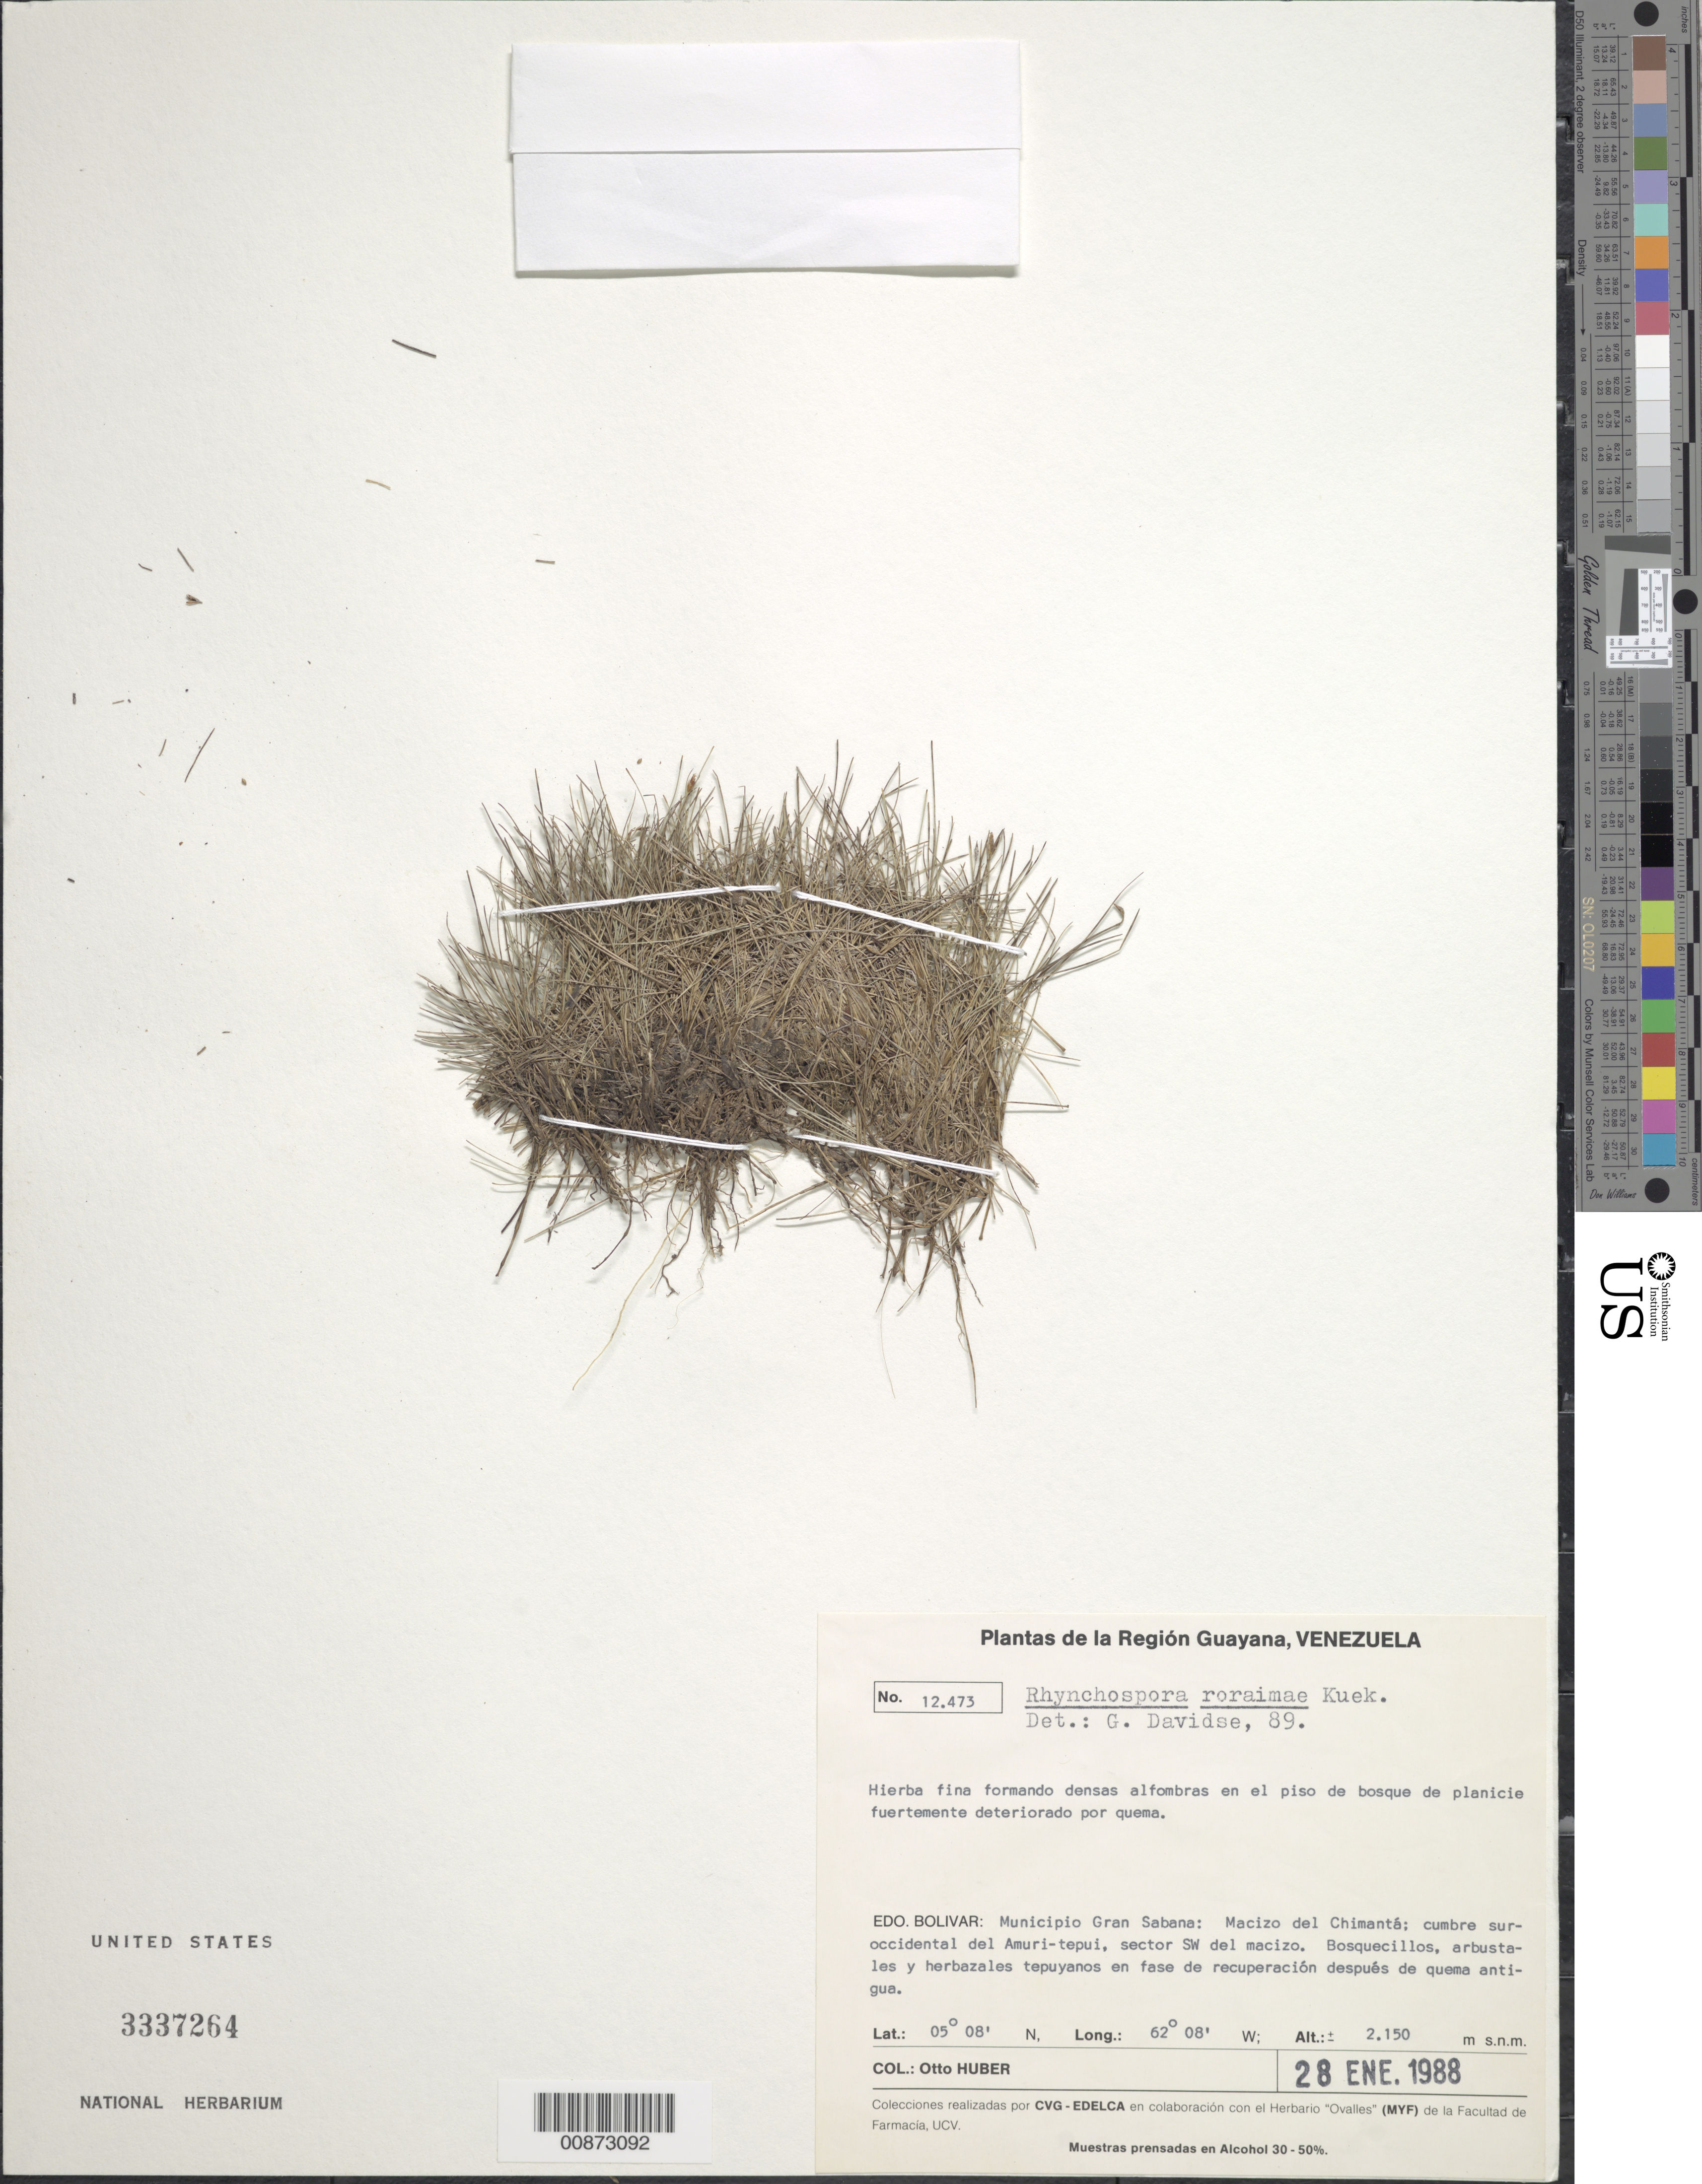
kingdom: Plantae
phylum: Tracheophyta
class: Liliopsida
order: Poales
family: Cyperaceae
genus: Rhynchospora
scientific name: Rhynchospora roraimae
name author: Kük.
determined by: Davidse, Gerrit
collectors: O. Huber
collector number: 12473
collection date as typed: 28-Jan-88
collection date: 1988-01-28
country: Venezuela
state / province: Bolívar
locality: Mun. Gran Sabana, Macizo del Chimantá; cumbre sur-occidental del Amuri-tepuí, sector SW del macizo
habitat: En el piso de bosque de planicie fuertemente deteriorado por quema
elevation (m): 2150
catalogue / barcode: US 3337264